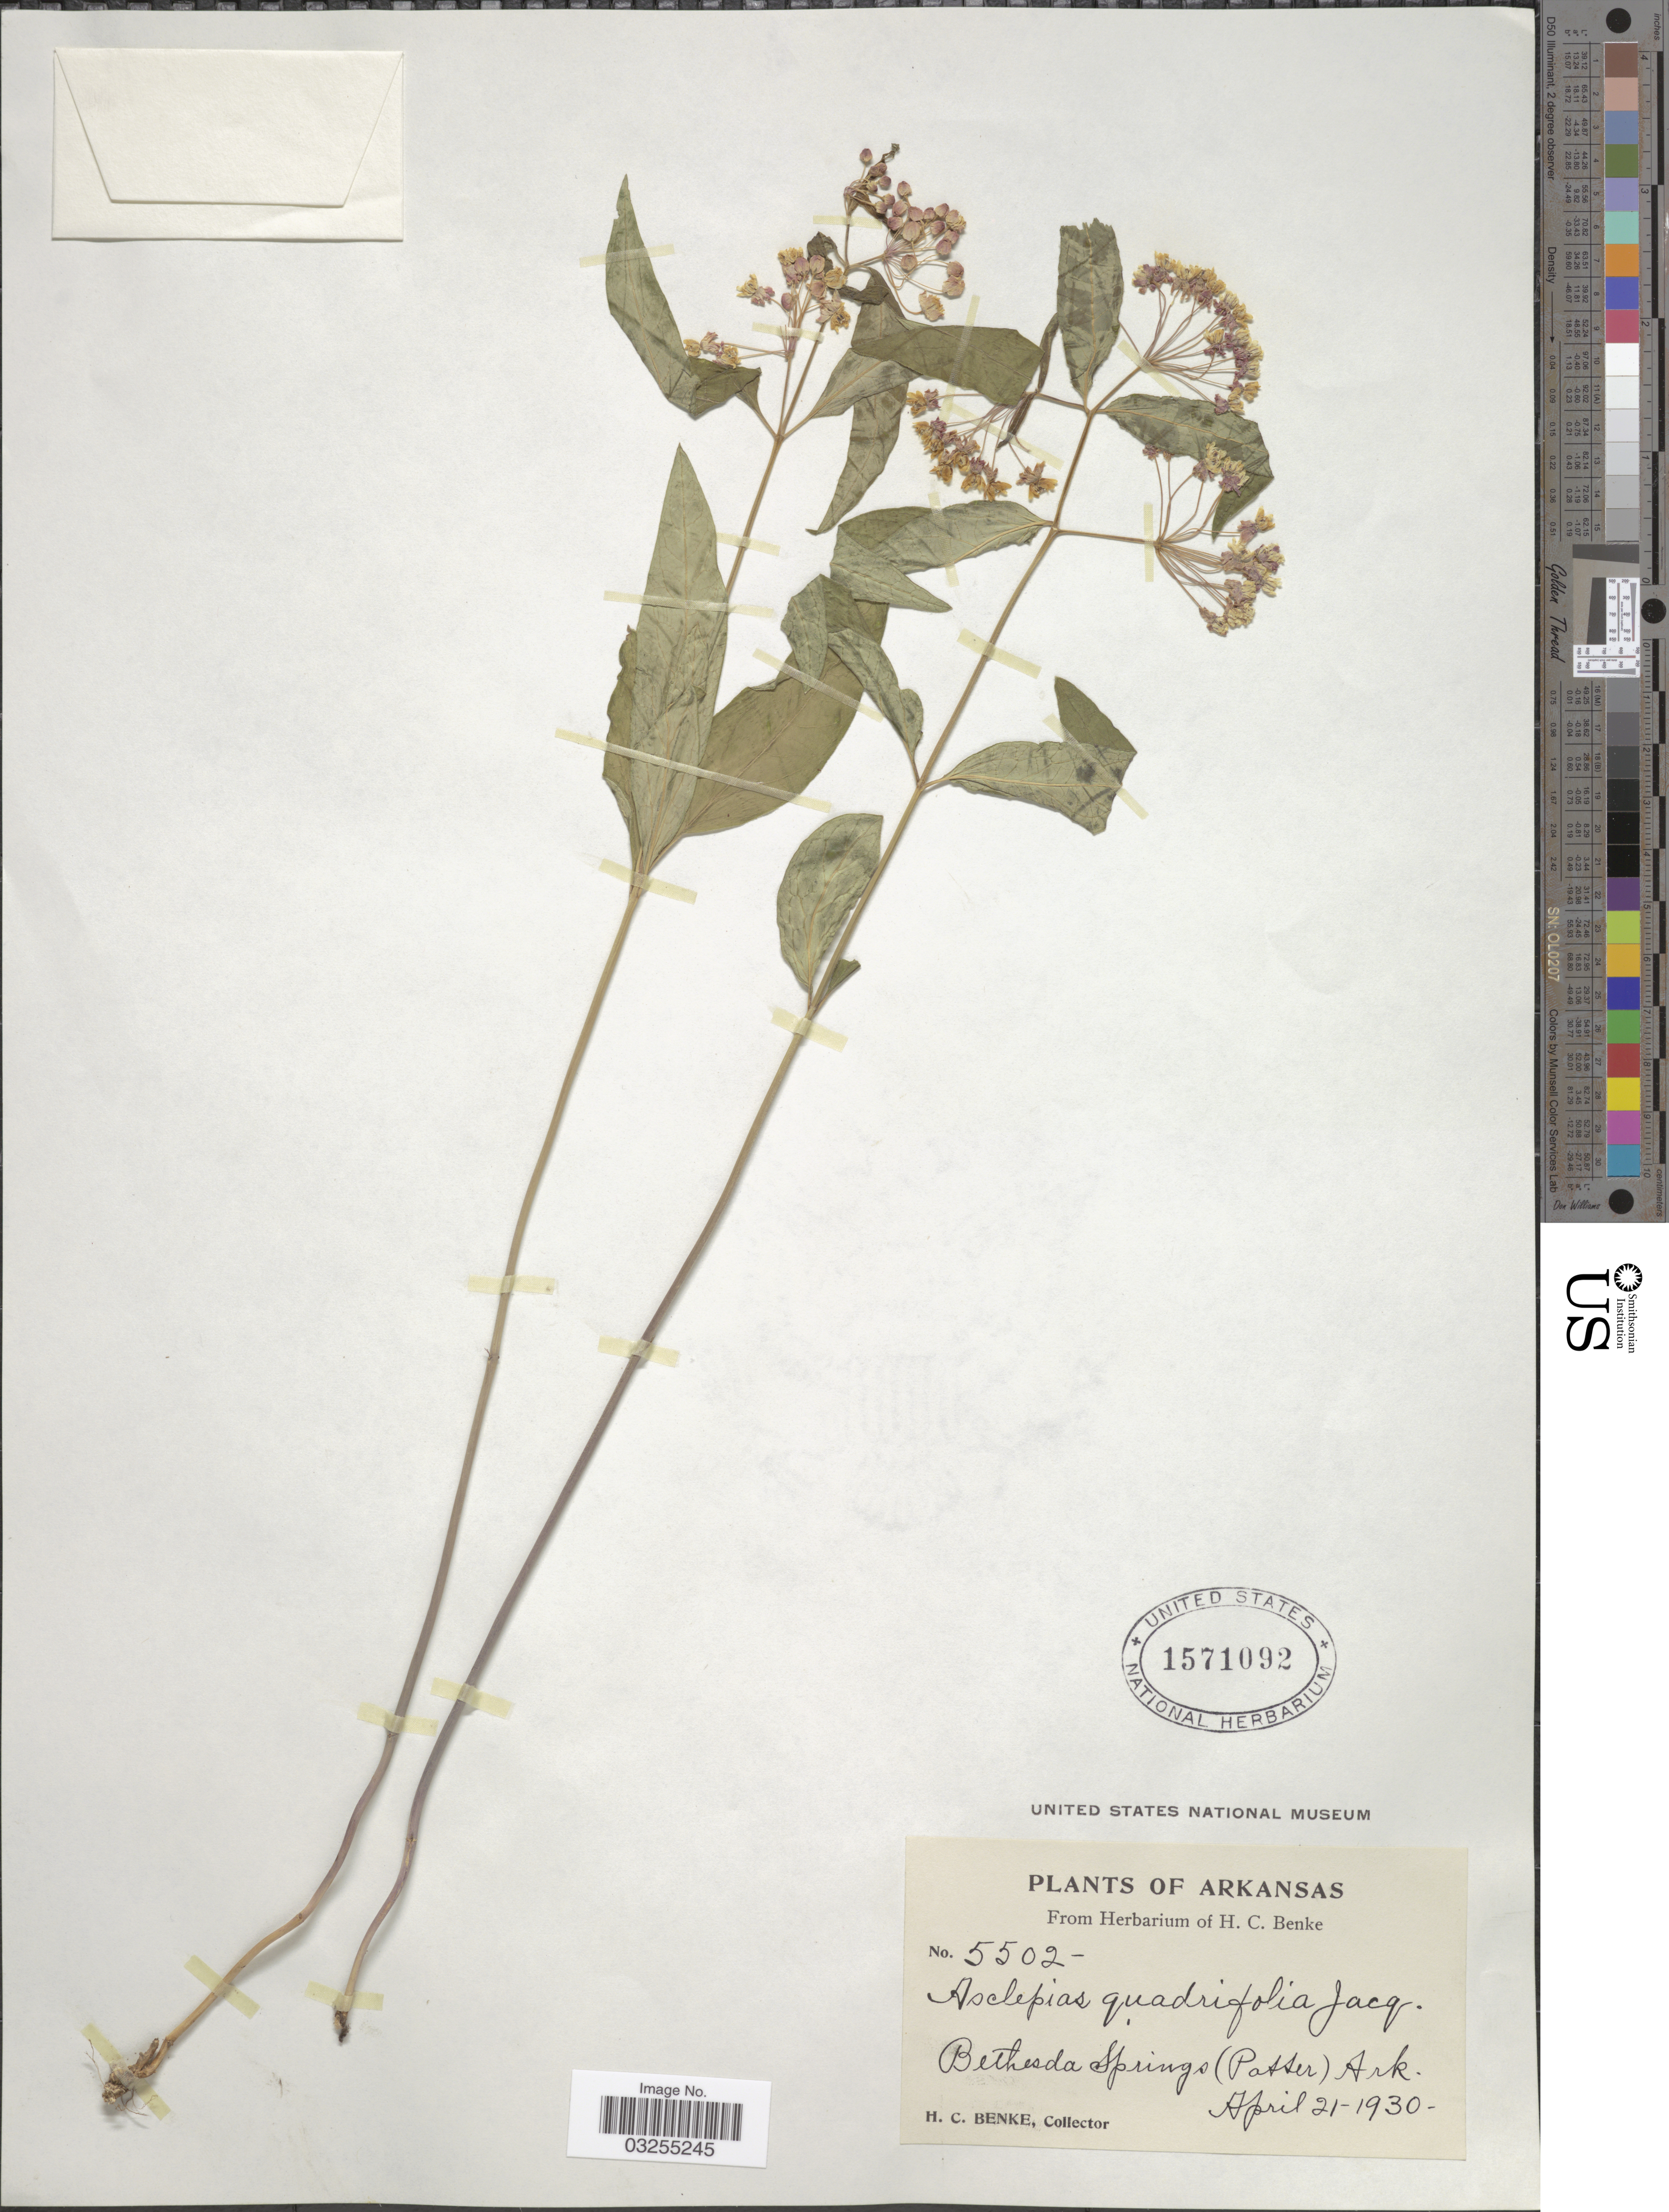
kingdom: Plantae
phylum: Tracheophyta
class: Magnoliopsida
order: Gentianales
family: Apocynaceae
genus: Asclepias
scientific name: Asclepias quadrifolia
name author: Jacq.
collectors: H. Benke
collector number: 5502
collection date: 1930-04-21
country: United States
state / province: Arkansas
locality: Bethesda Springs (Potter) Ark.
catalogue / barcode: US 1571092